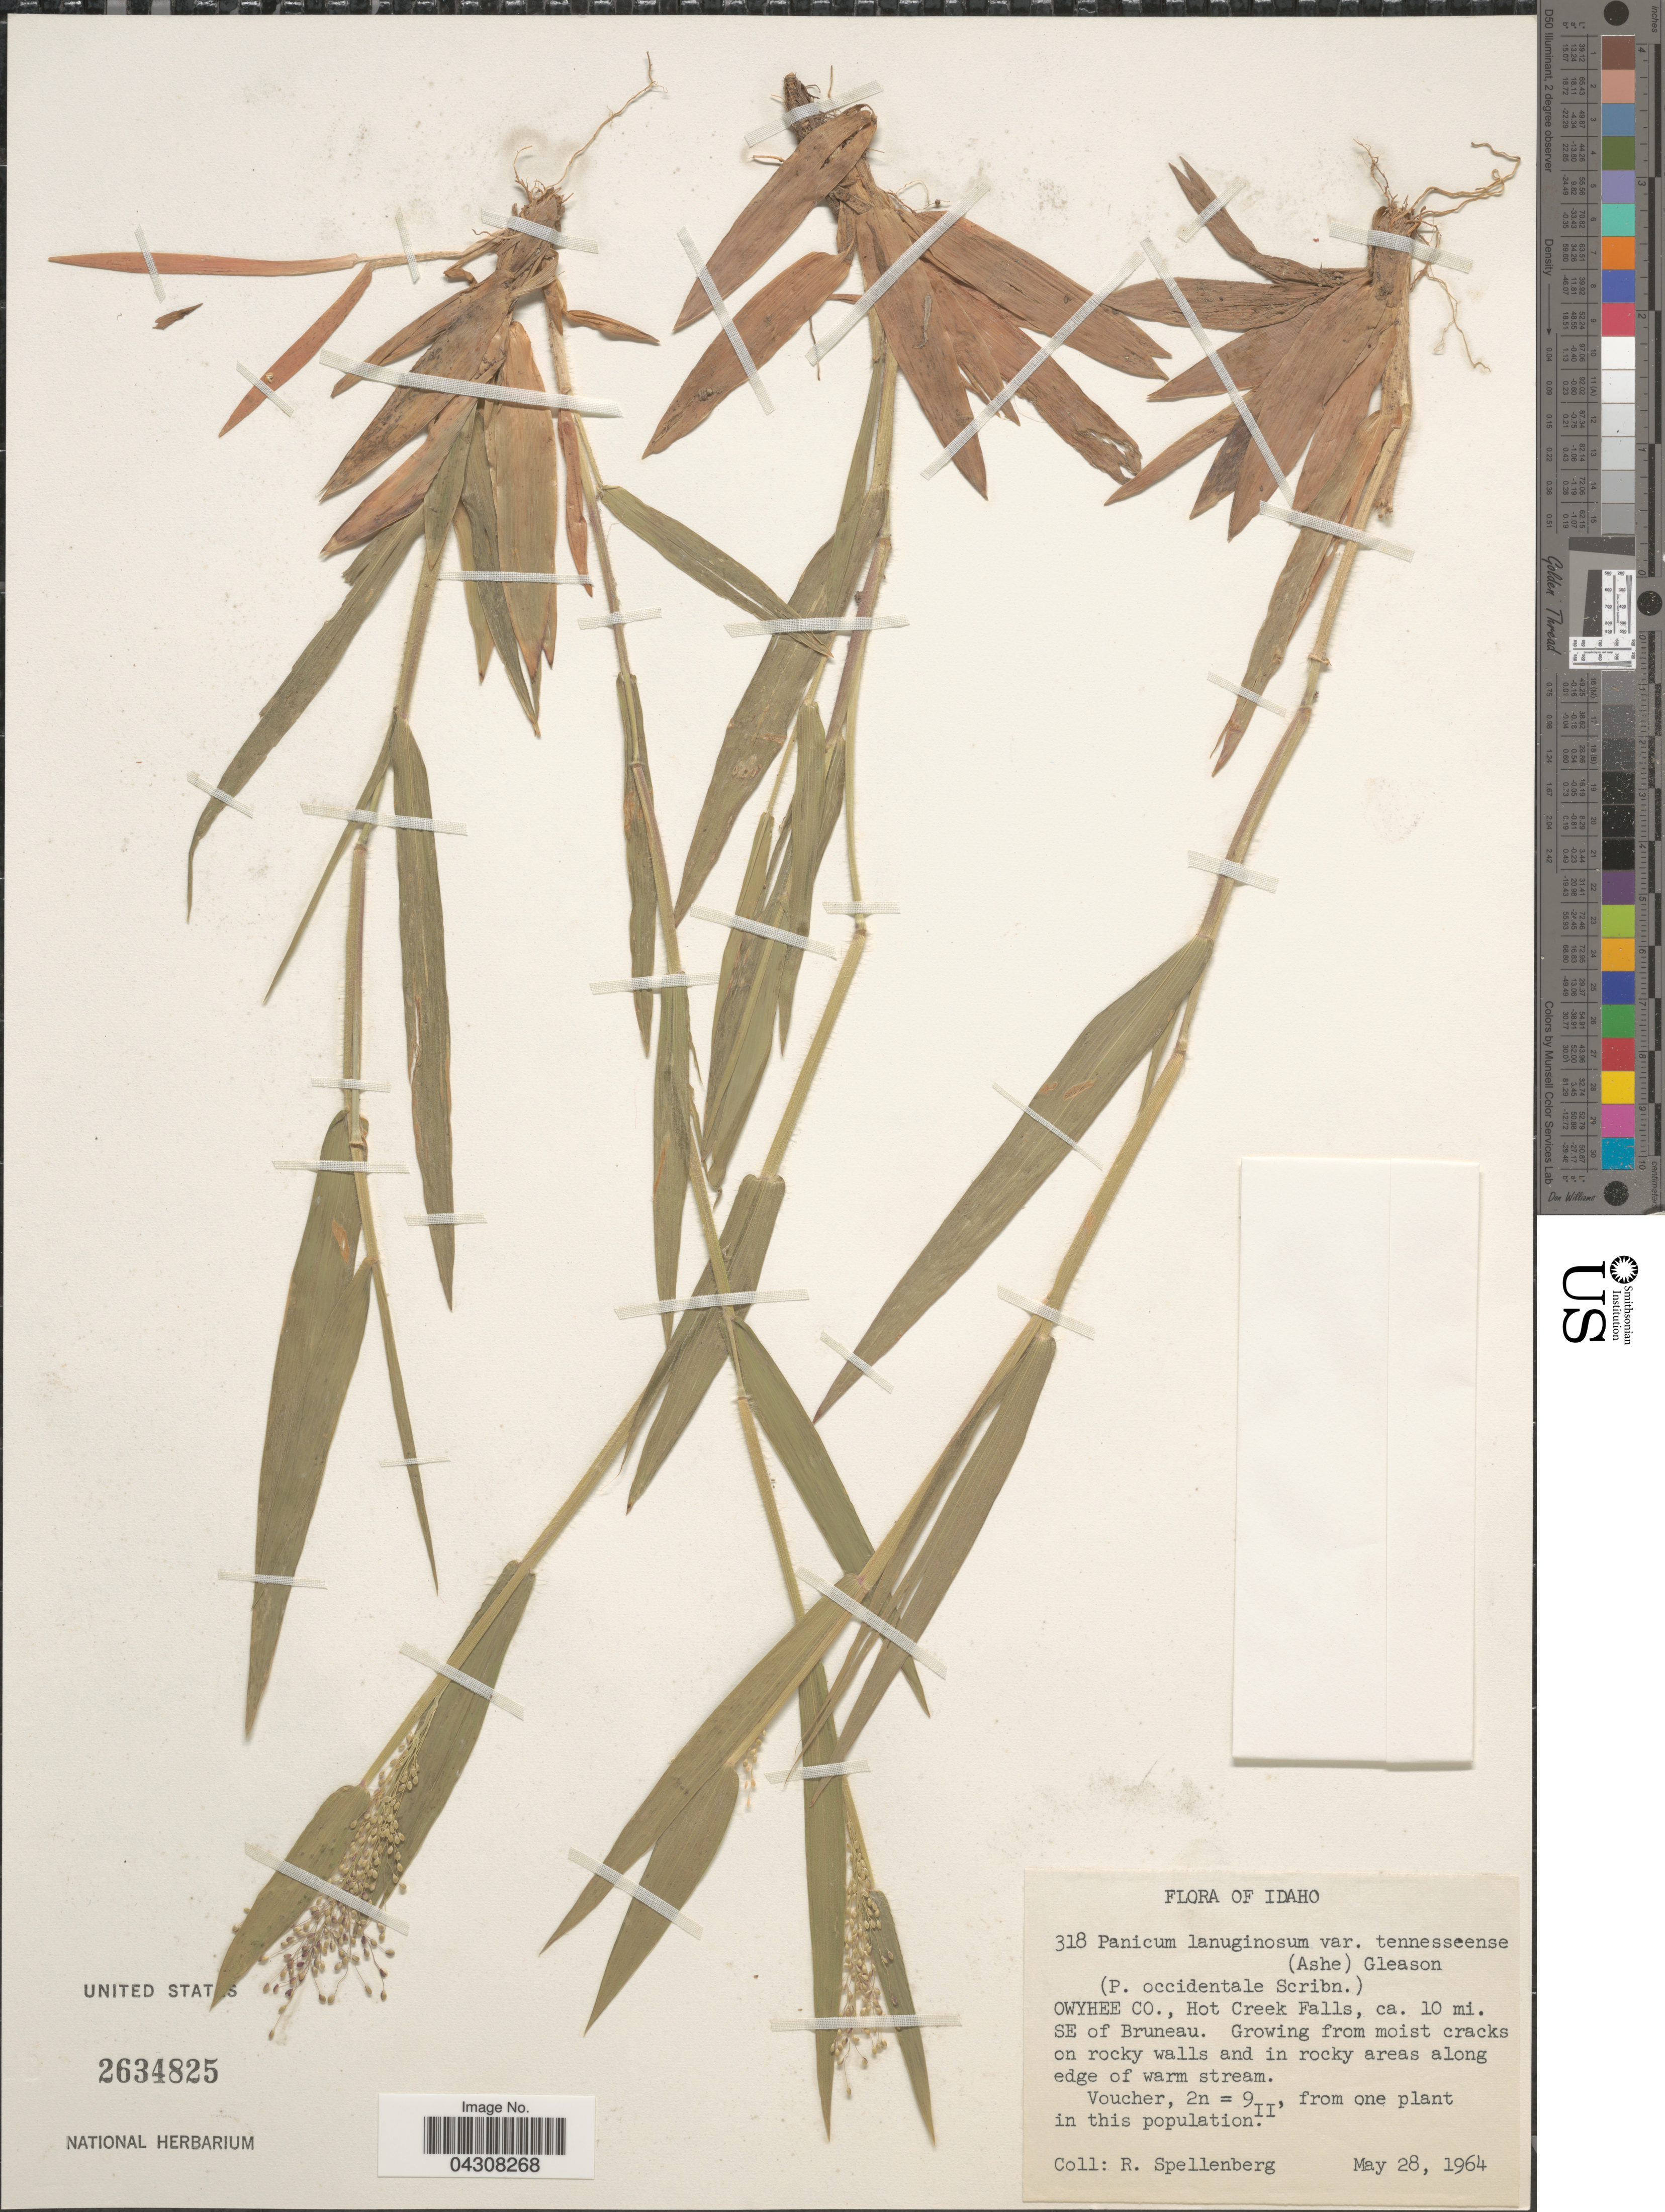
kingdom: Plantae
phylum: Tracheophyta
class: Liliopsida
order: Poales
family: Poaceae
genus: Dichanthelium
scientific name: Dichanthelium acuminatum var. acuminatum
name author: (Sw.) Gould & C.A. Clark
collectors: R. Spellenberg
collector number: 318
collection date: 1964-05-28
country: United States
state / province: Idaho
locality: Owyhee Co., Hot Creek Falls, ca. 10 mi. SE of Bruneau. From moist cracks on rocky walls and in rocky areas along edge of warm stream.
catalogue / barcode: US 2634825